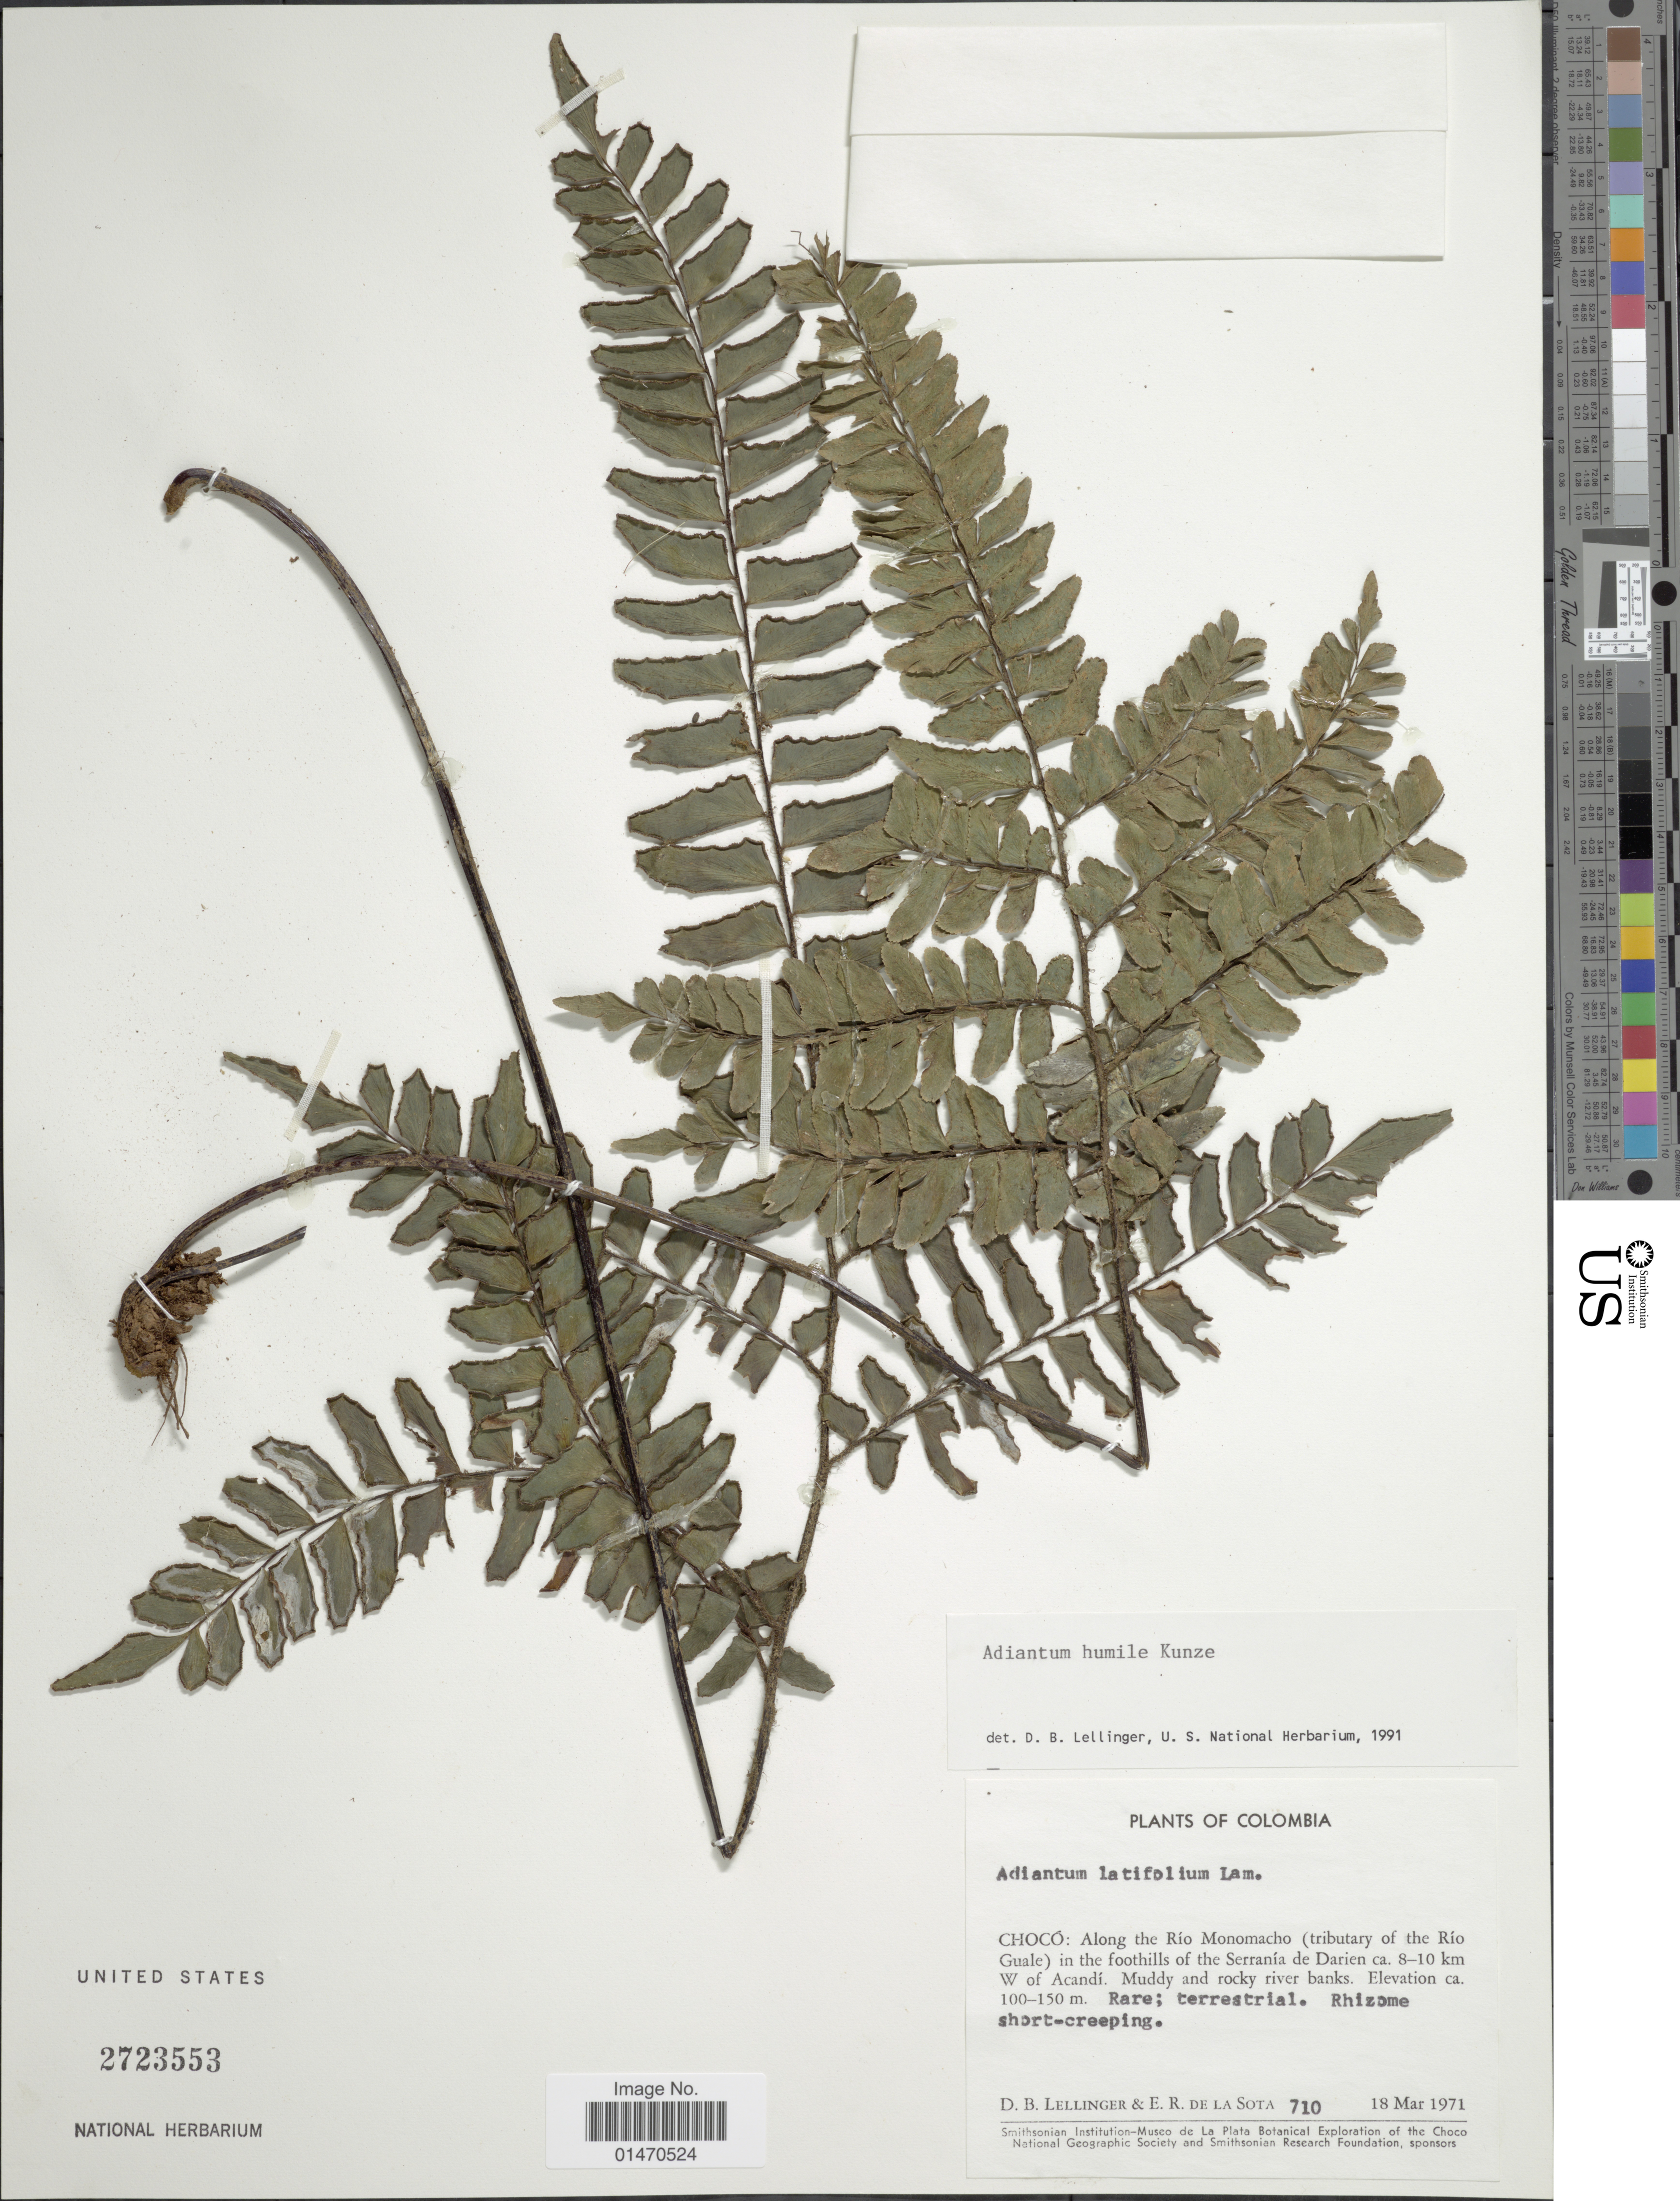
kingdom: Plantae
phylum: Tracheophyta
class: Polypodiopsida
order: Polypodiales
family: Pteridaceae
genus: Adiantum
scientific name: Adiantum killipii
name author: Maxon & Weath.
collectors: D. B. Lellinger & E. R. de la Sota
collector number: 710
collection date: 1971-03-18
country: Colombia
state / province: Chocó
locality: Chocó: along the Rio Monomacho(tributary of the Rio Guale) in the foothills of the Serrania de Darien ca. 8-10km W of Acandi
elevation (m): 100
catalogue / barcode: US 2723553